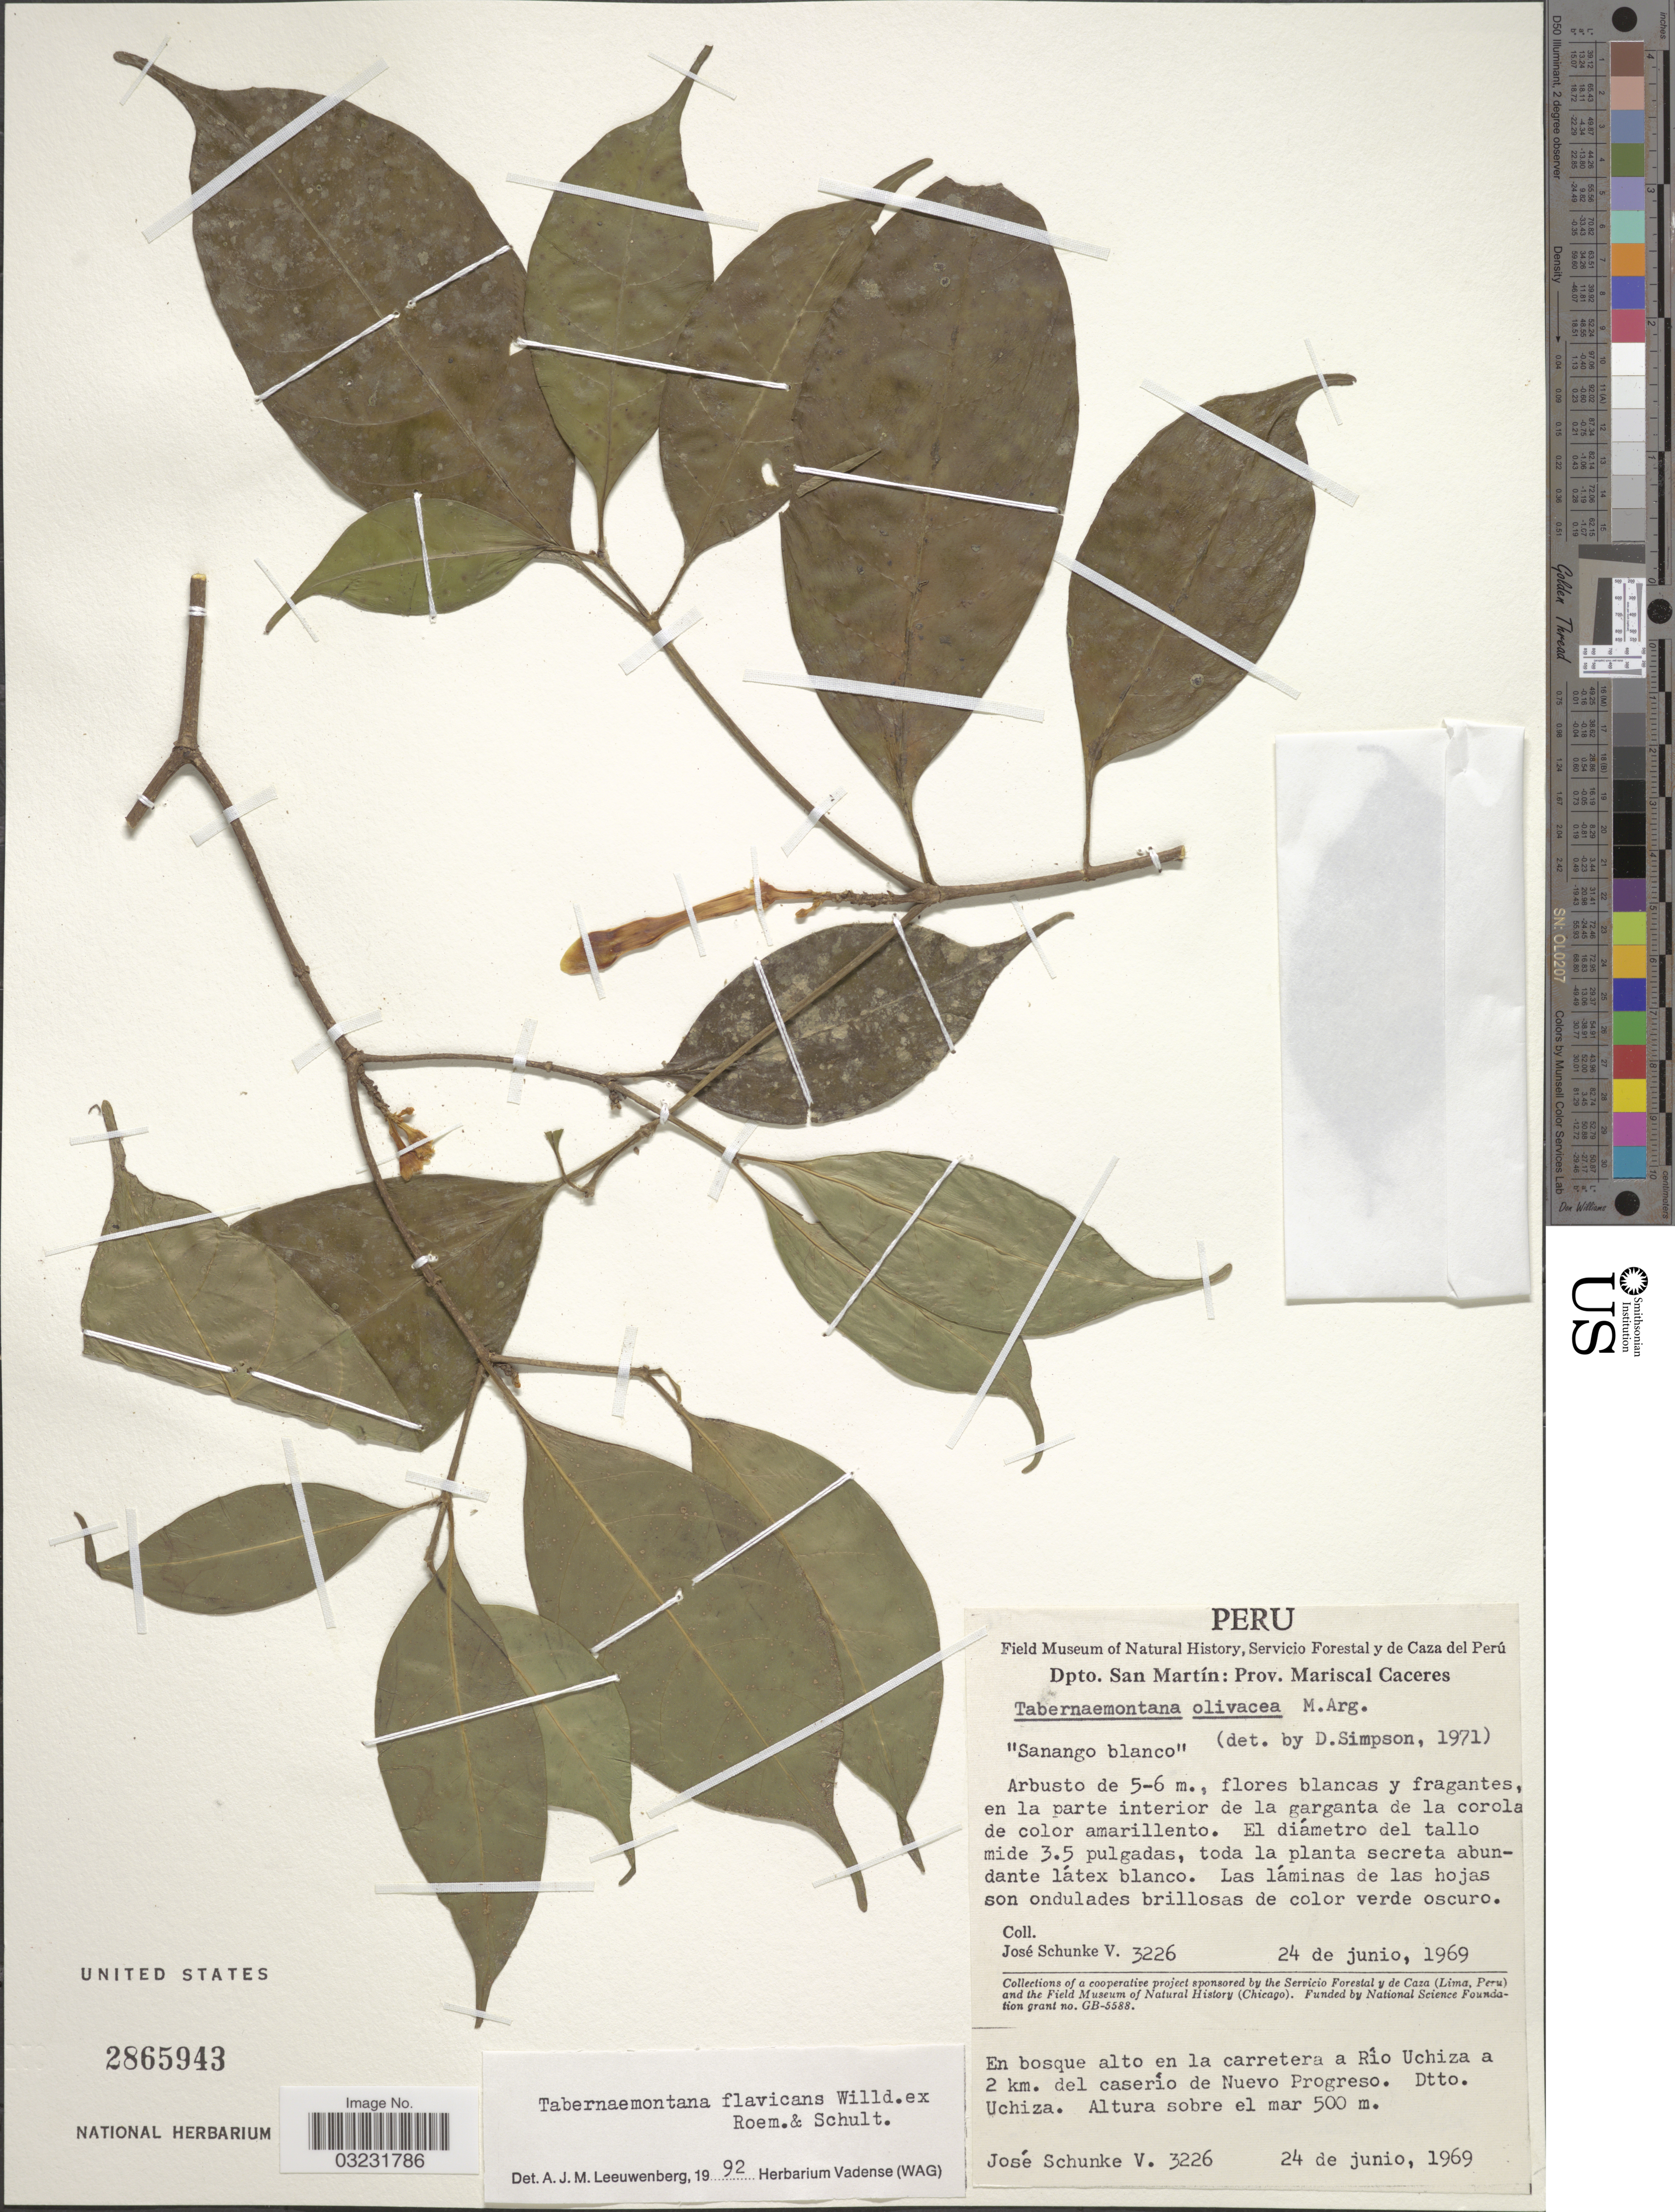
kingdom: Plantae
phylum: Tracheophyta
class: Magnoliopsida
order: Gentianales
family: Apocynaceae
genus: Tabernaemontana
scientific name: Tabernaemontana flavicans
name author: Willd. ex Roem. & Schult.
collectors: J. Schunke Vigo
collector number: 3226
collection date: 1969-06-24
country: Peru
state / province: San Martín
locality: Dpto. San Martín: Prov. Mariscal Caceres. En bosque alto en la carretera a Río Uchiza a 2 km. del caserío de Nuevo Progreso. Dtto. Uchiza.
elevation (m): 500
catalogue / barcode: US 2865943